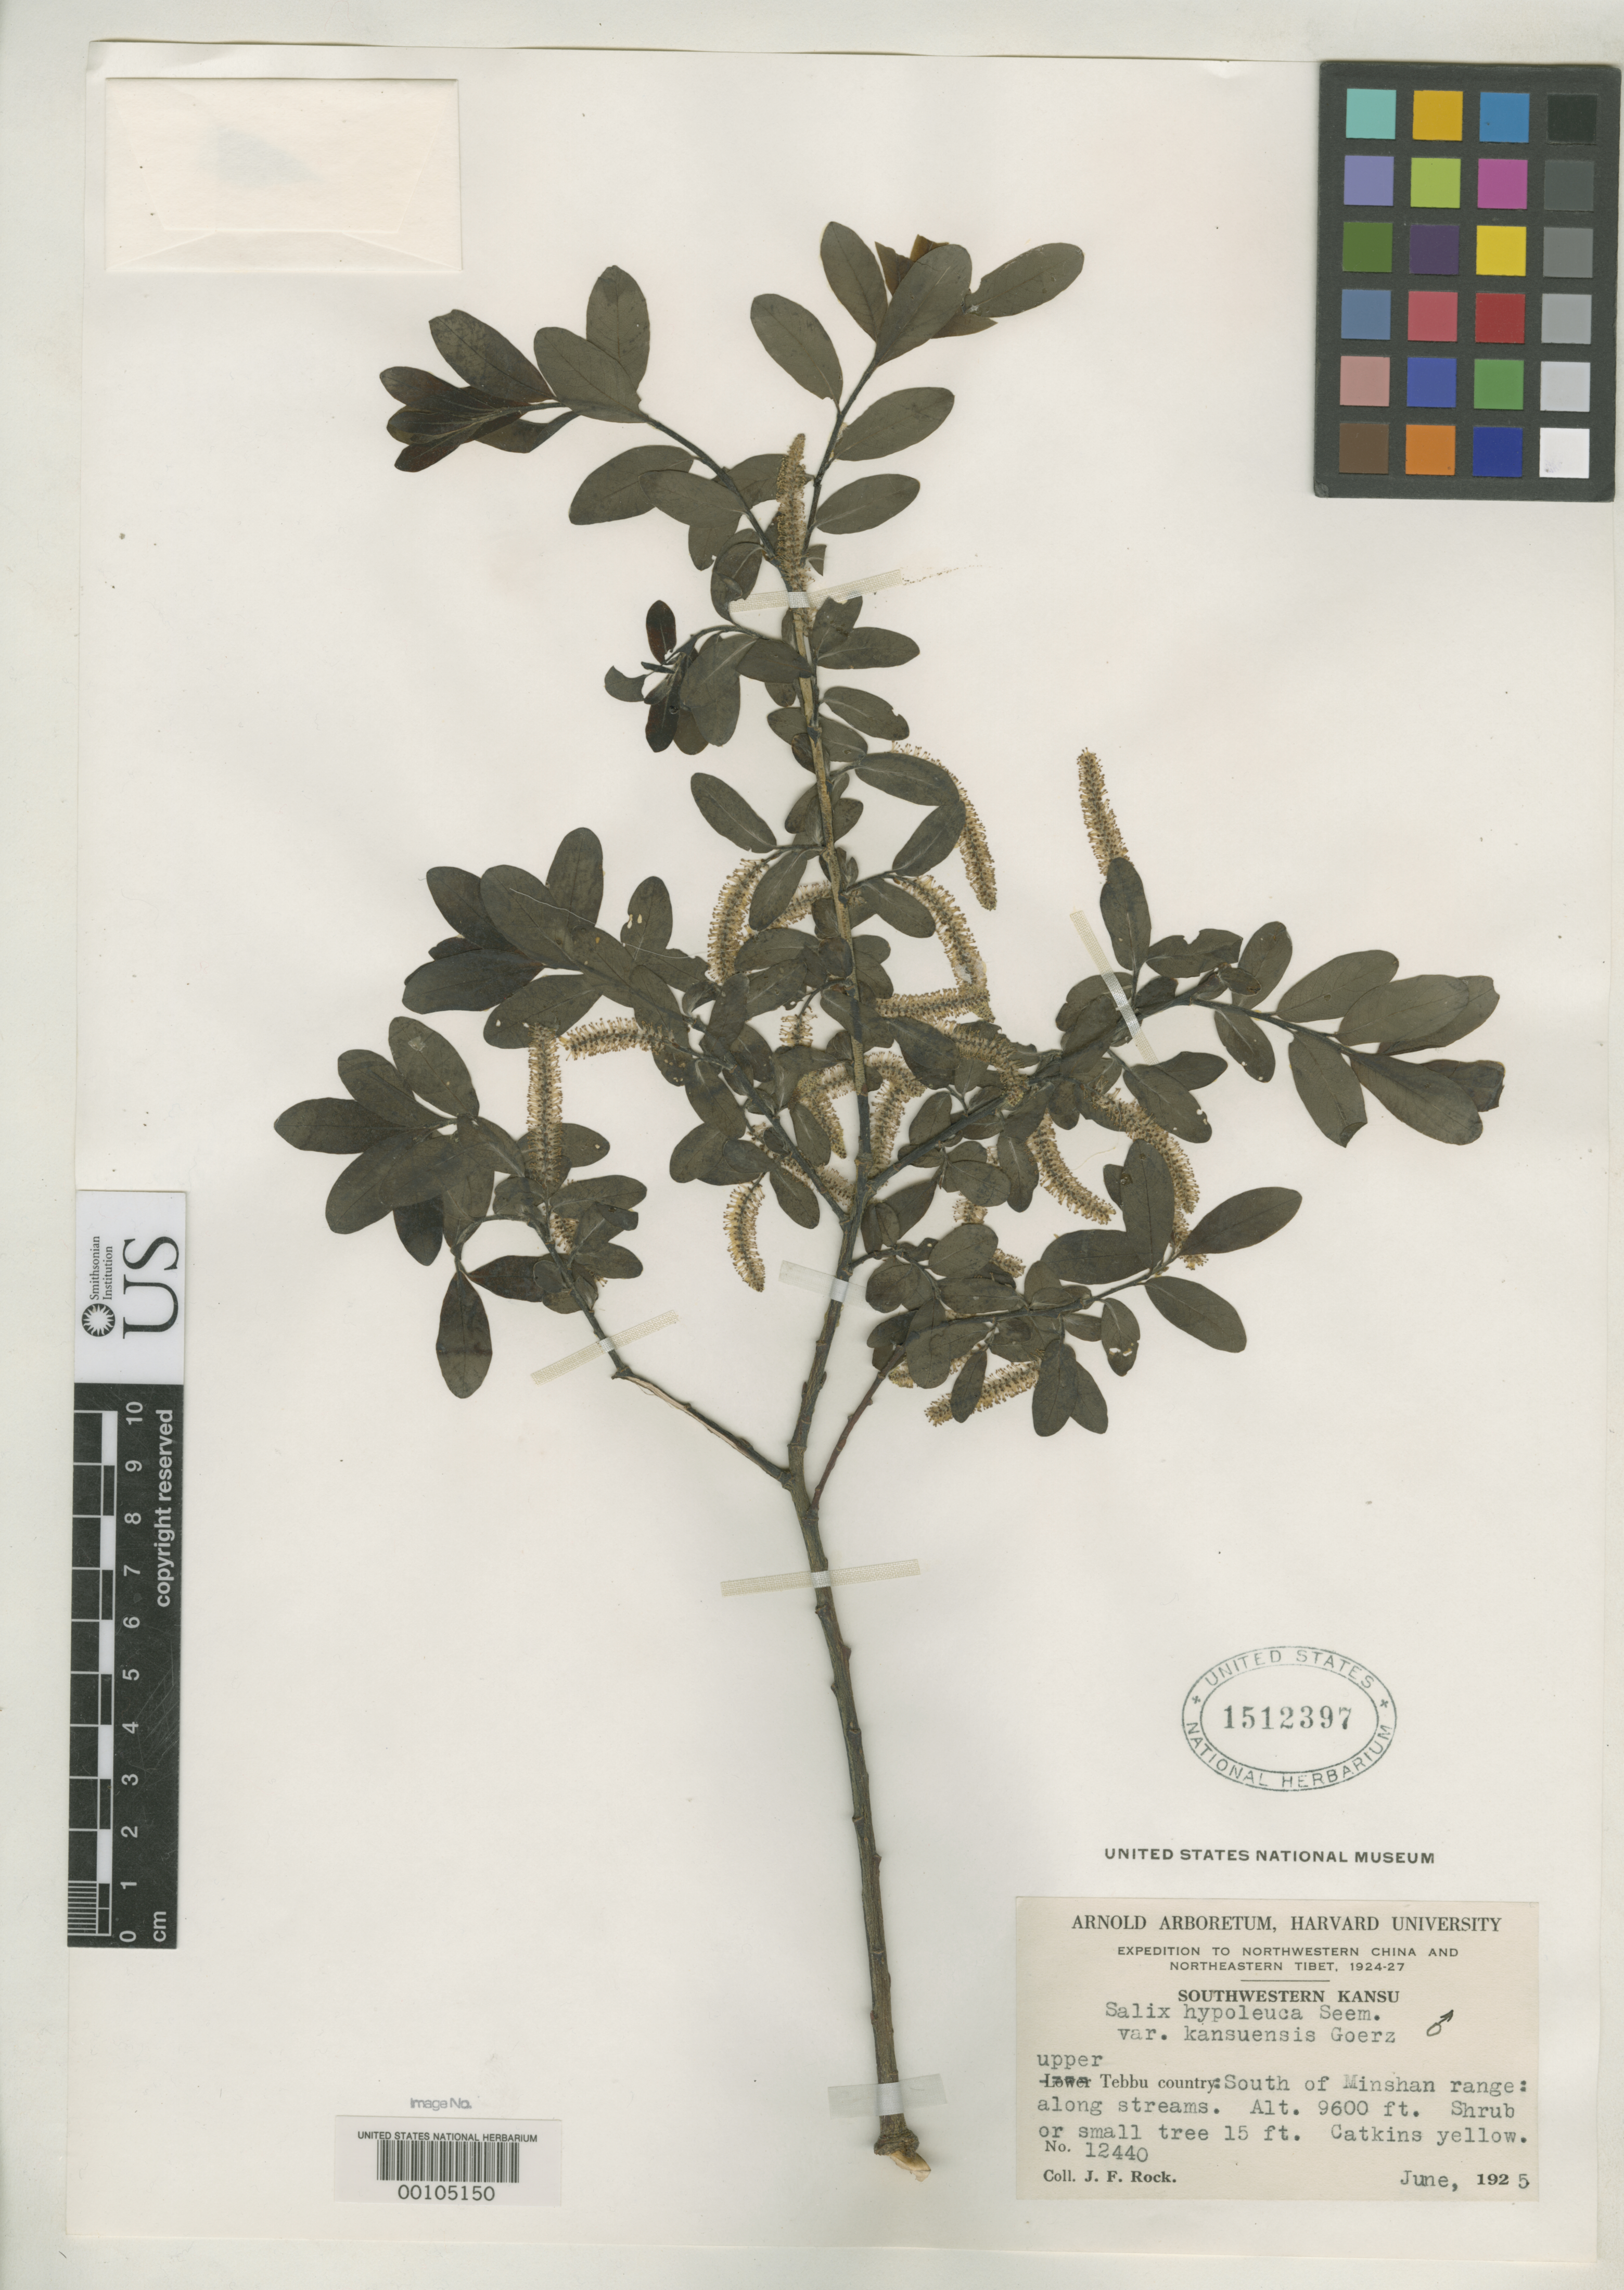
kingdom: Plantae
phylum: Tracheophyta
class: Magnoliopsida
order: Malpighiales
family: Salicaceae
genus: Salix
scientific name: Salix hypoleuca var. kansuensis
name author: Goerz in Rehder & Kobuski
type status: Isosyntype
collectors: J. F. Rock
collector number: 12440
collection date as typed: Jun 1925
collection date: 1925-06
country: China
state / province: Gansu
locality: Souwestern Kansu. Upper Tebbu country: south of Minshan range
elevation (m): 2926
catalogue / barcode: US 1512397